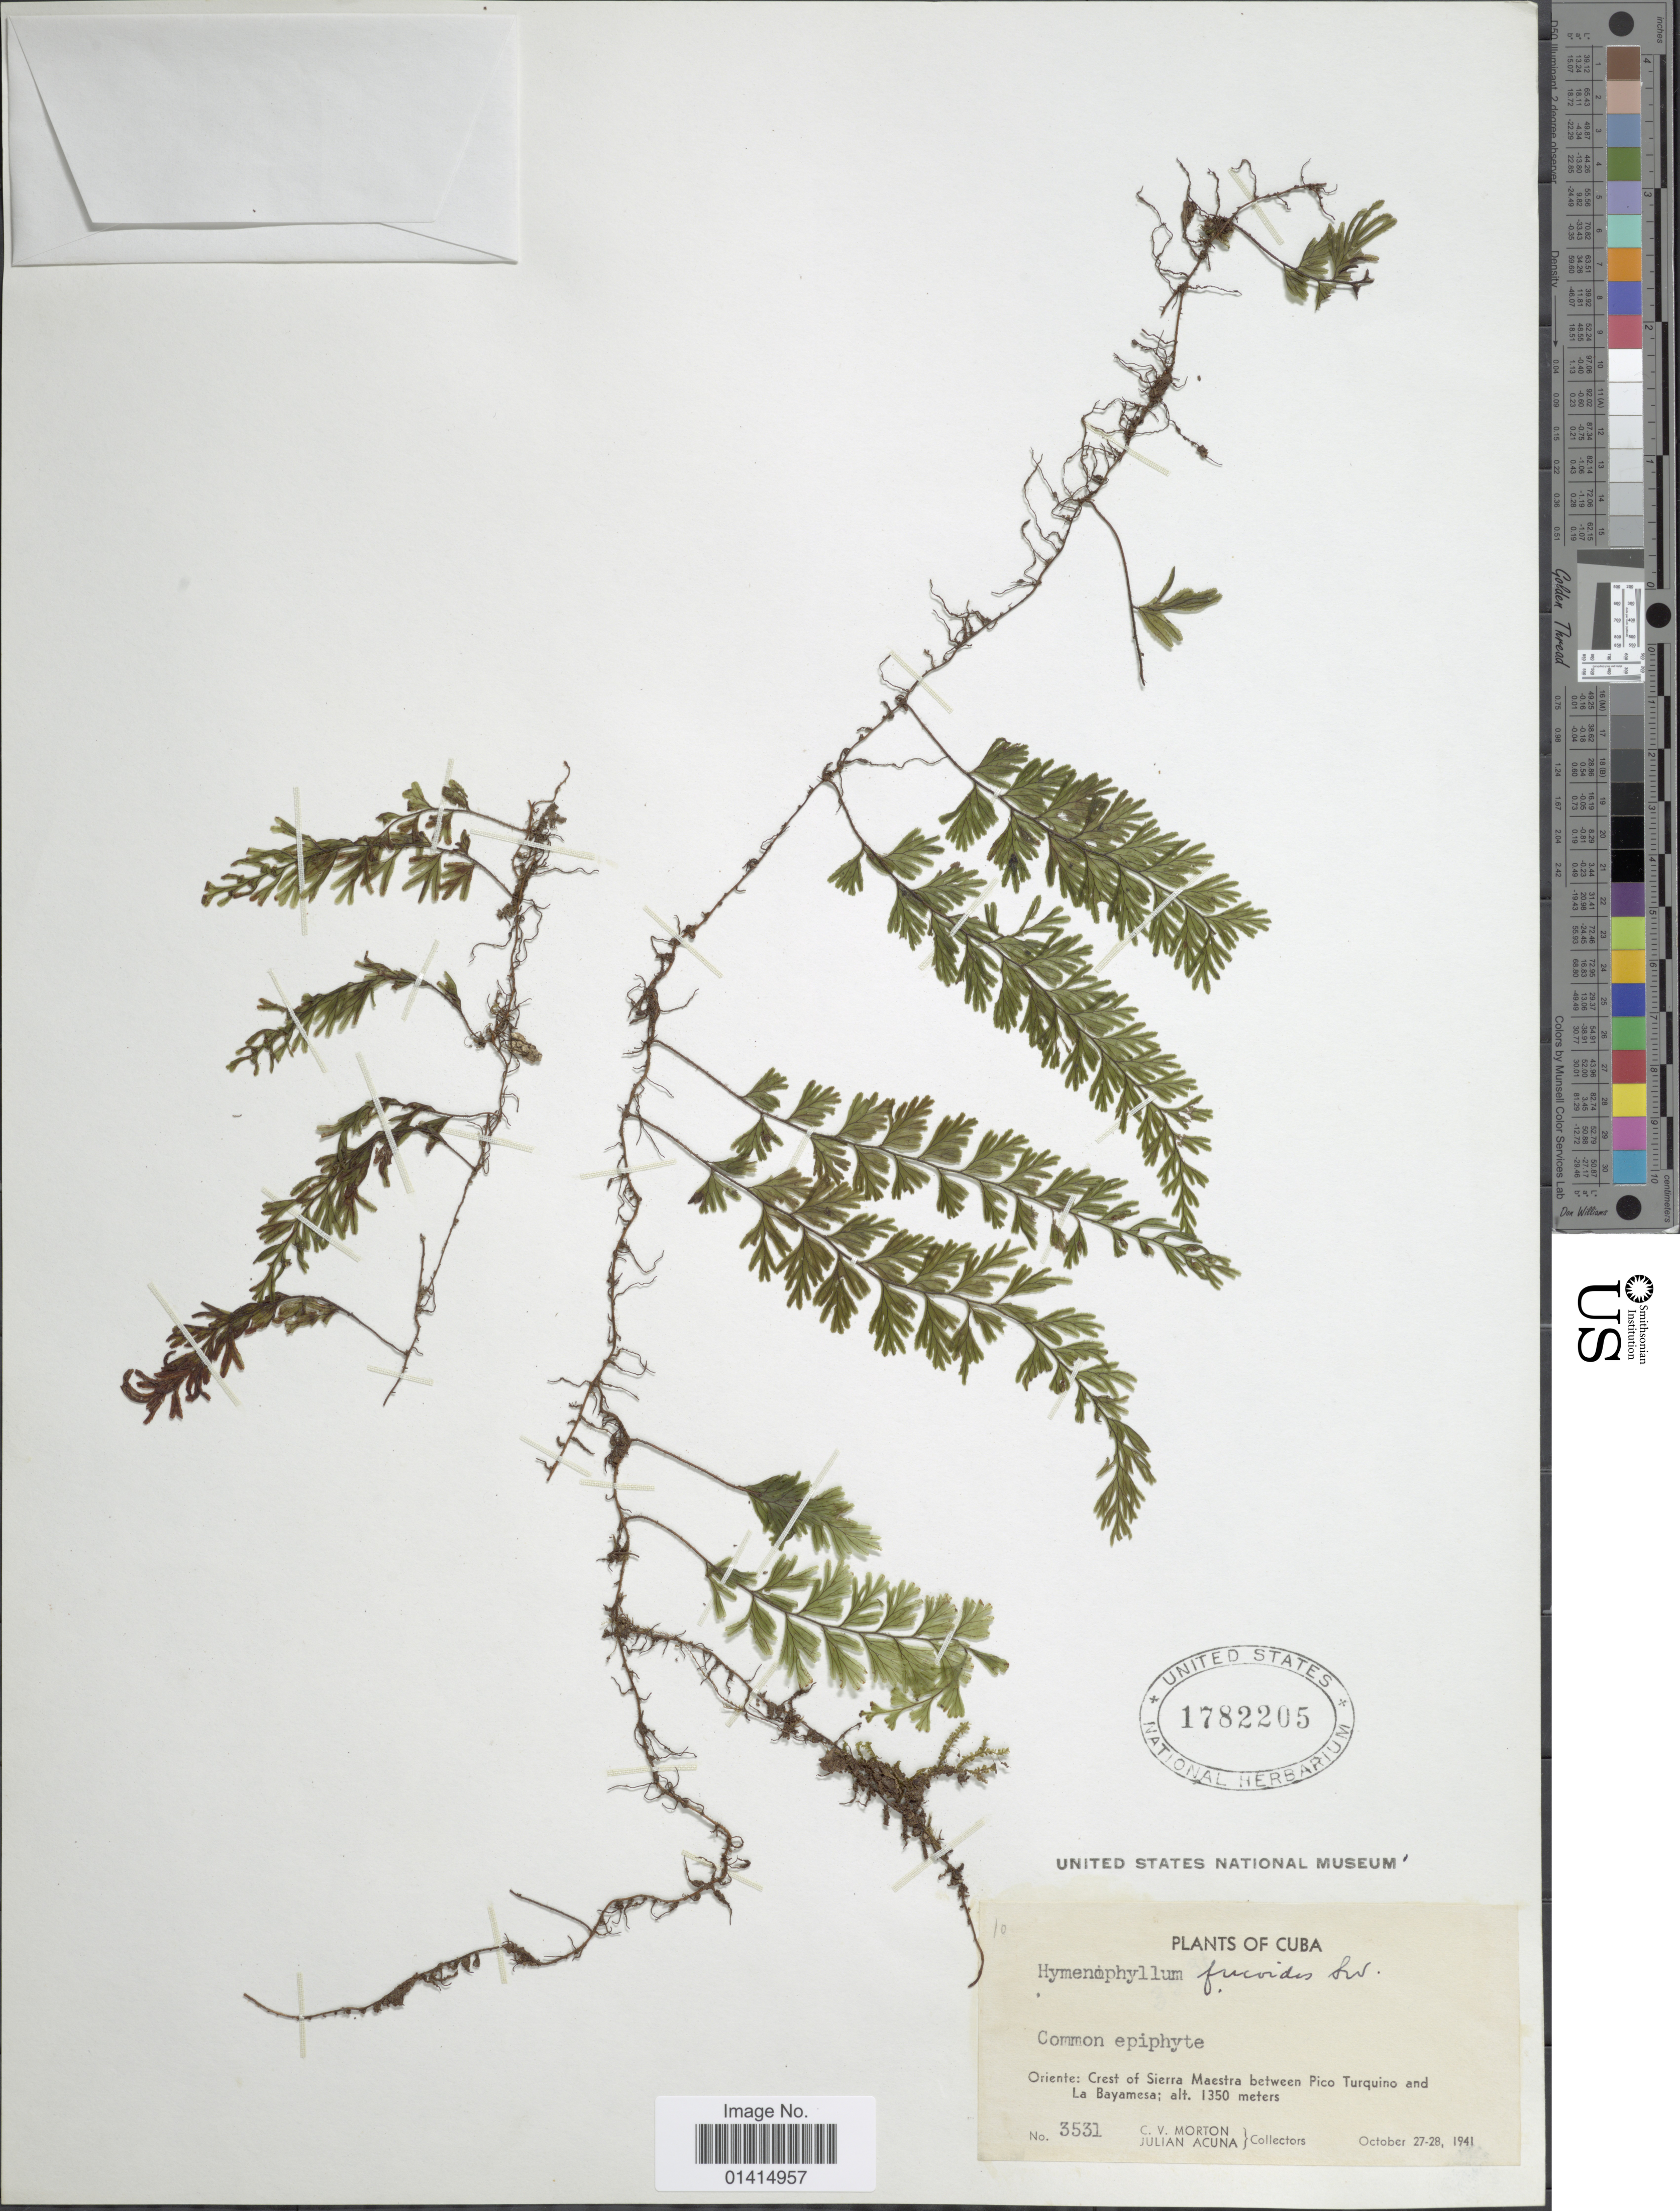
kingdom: Plantae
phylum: Tracheophyta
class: Polypodiopsida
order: Hymenophyllales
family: Hymenophyllaceae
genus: Hymenophyllum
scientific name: Hymenophyllum fucoides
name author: (Sw.) Sw.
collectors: C. V. Morton & J. B. Acuña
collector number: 3531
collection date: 1941-10-27/1941-10-28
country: Cuba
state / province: Oriente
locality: Oriente: Crest of Sierra Maestra between Pico Turquino and La Bayamesa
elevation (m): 1350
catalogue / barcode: US 1782205